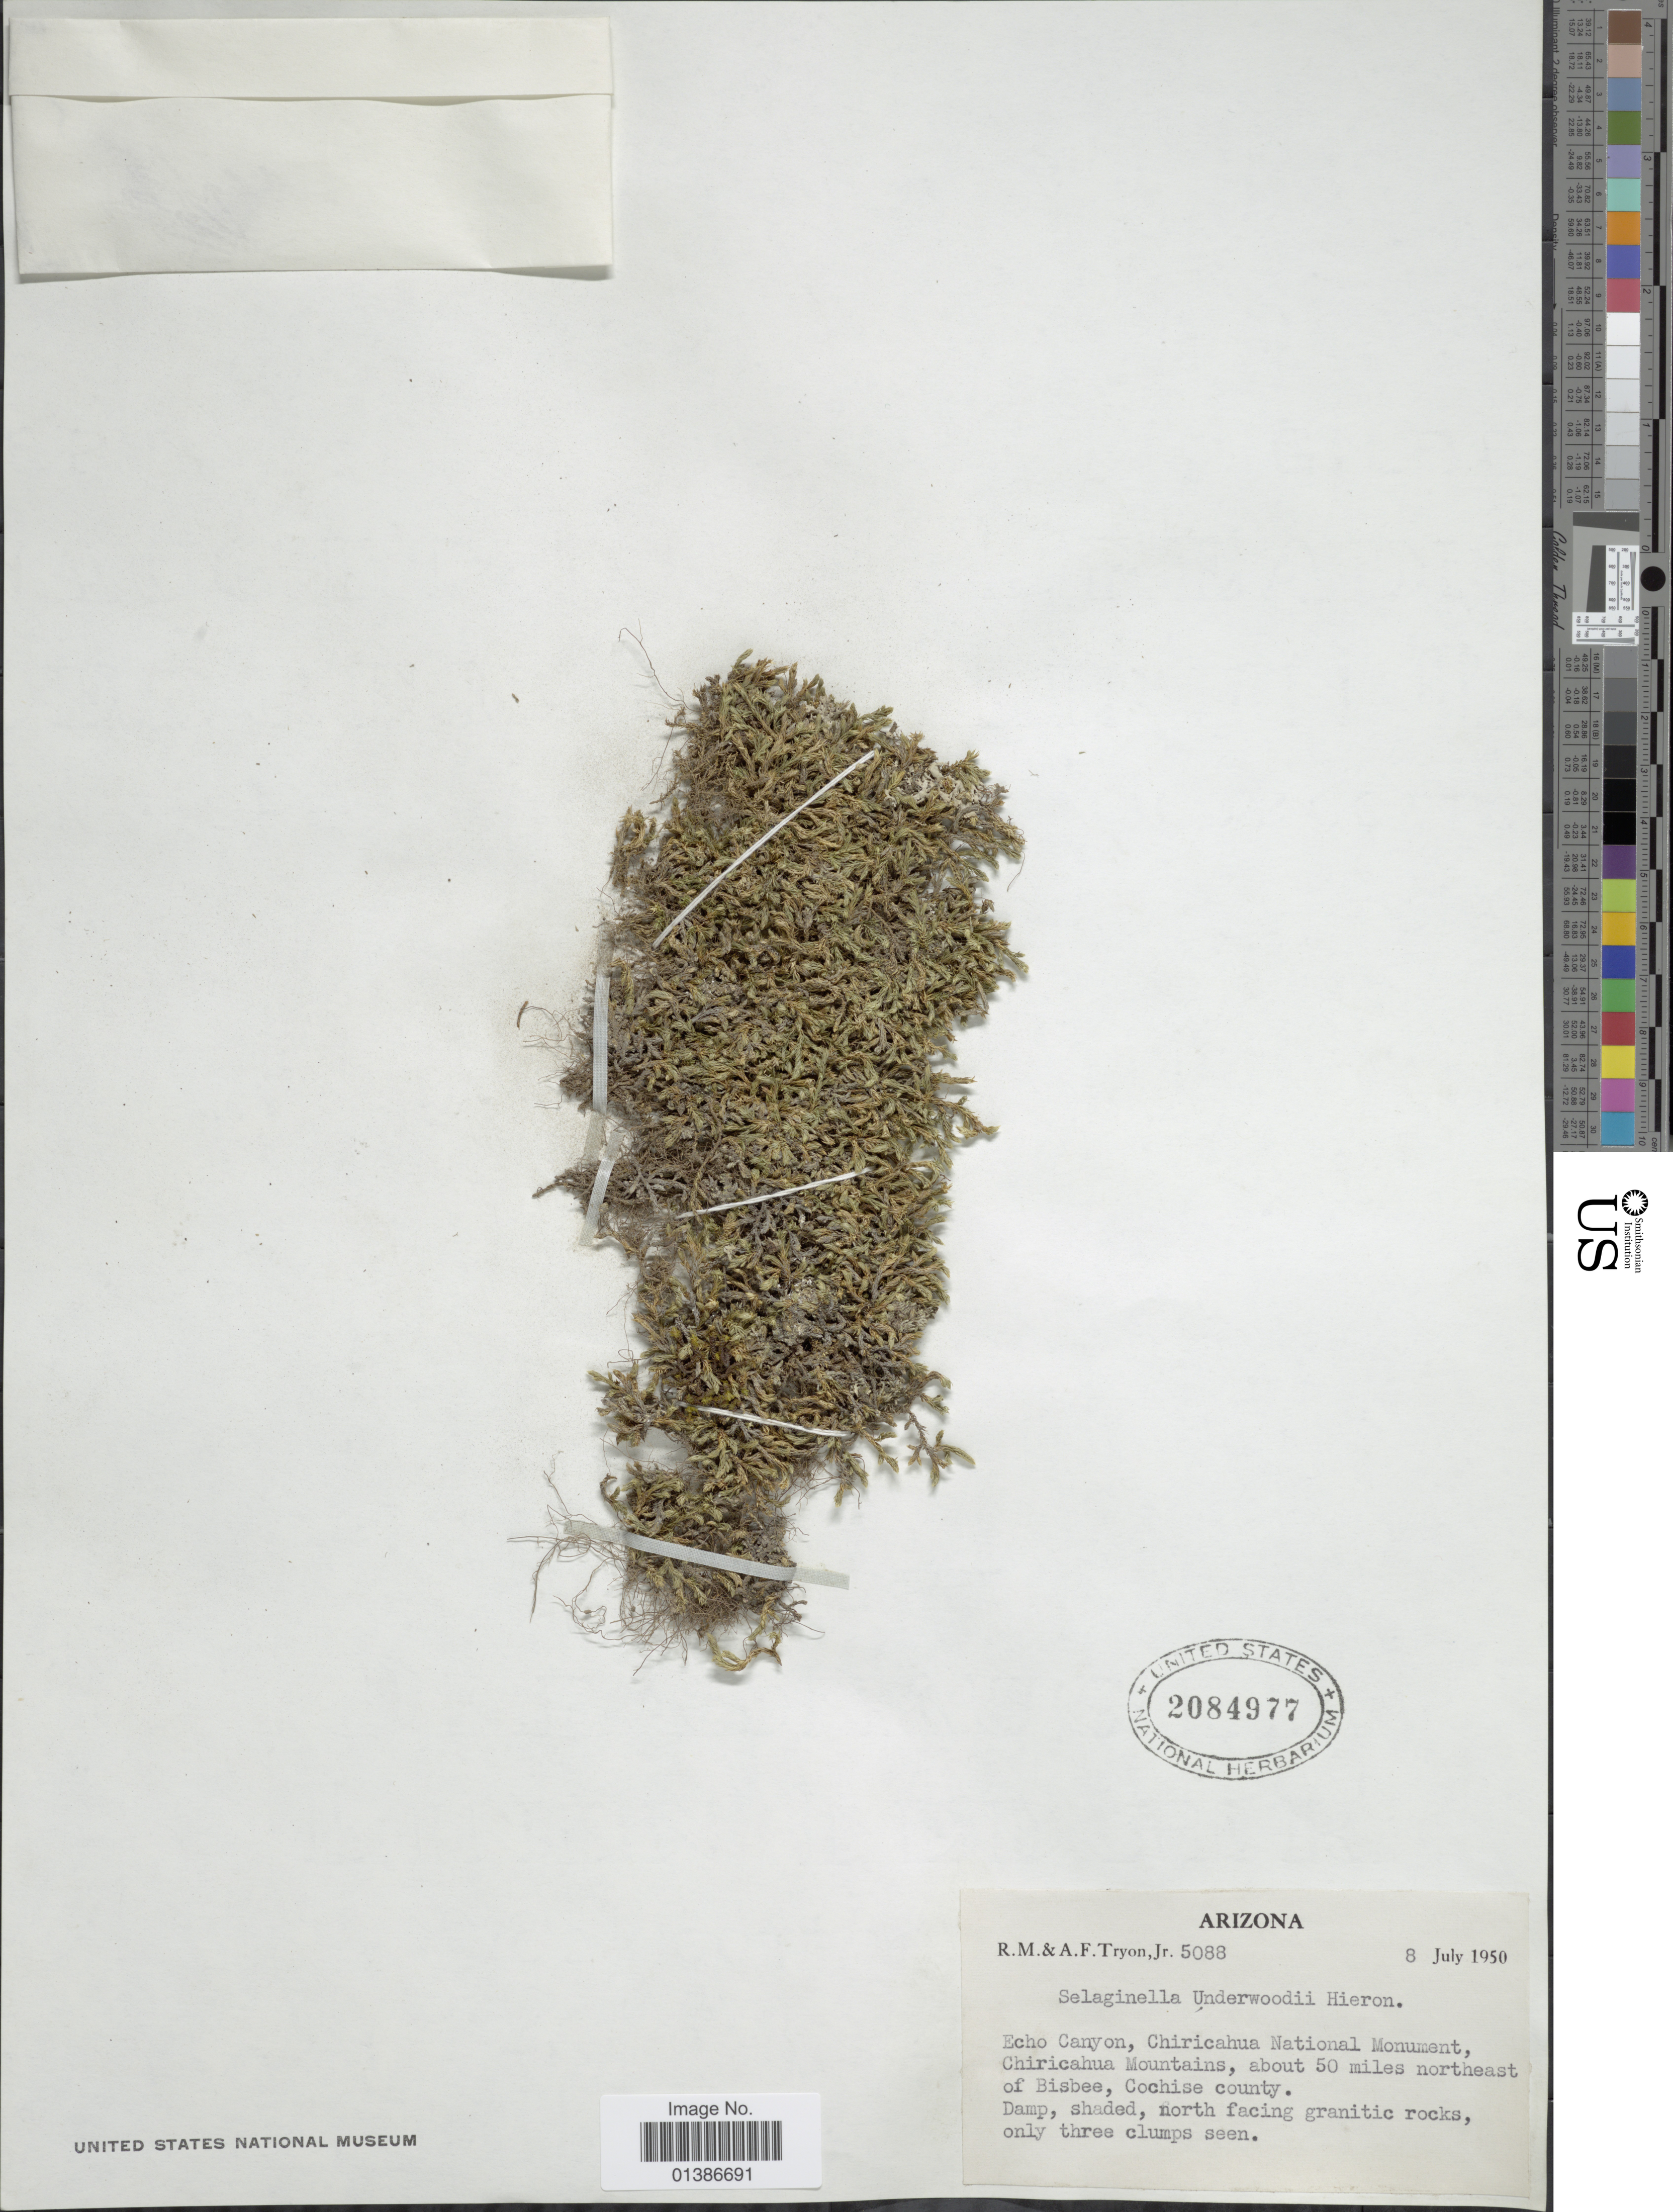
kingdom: Plantae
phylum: Tracheophyta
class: Lycopodiopsida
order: Selaginellales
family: Selaginellaceae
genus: Selaginella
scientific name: Selaginella underwoodii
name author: Hieron.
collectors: R. M. Tryon & A. F. Tryon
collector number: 5088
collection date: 1950-07-08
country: United States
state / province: Arizona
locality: Echo Canyon, Chiricahua National Monument, Chiricahua Mountains, about 50 miles northeast of Bisbee, Cochise county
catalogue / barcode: US 2084977